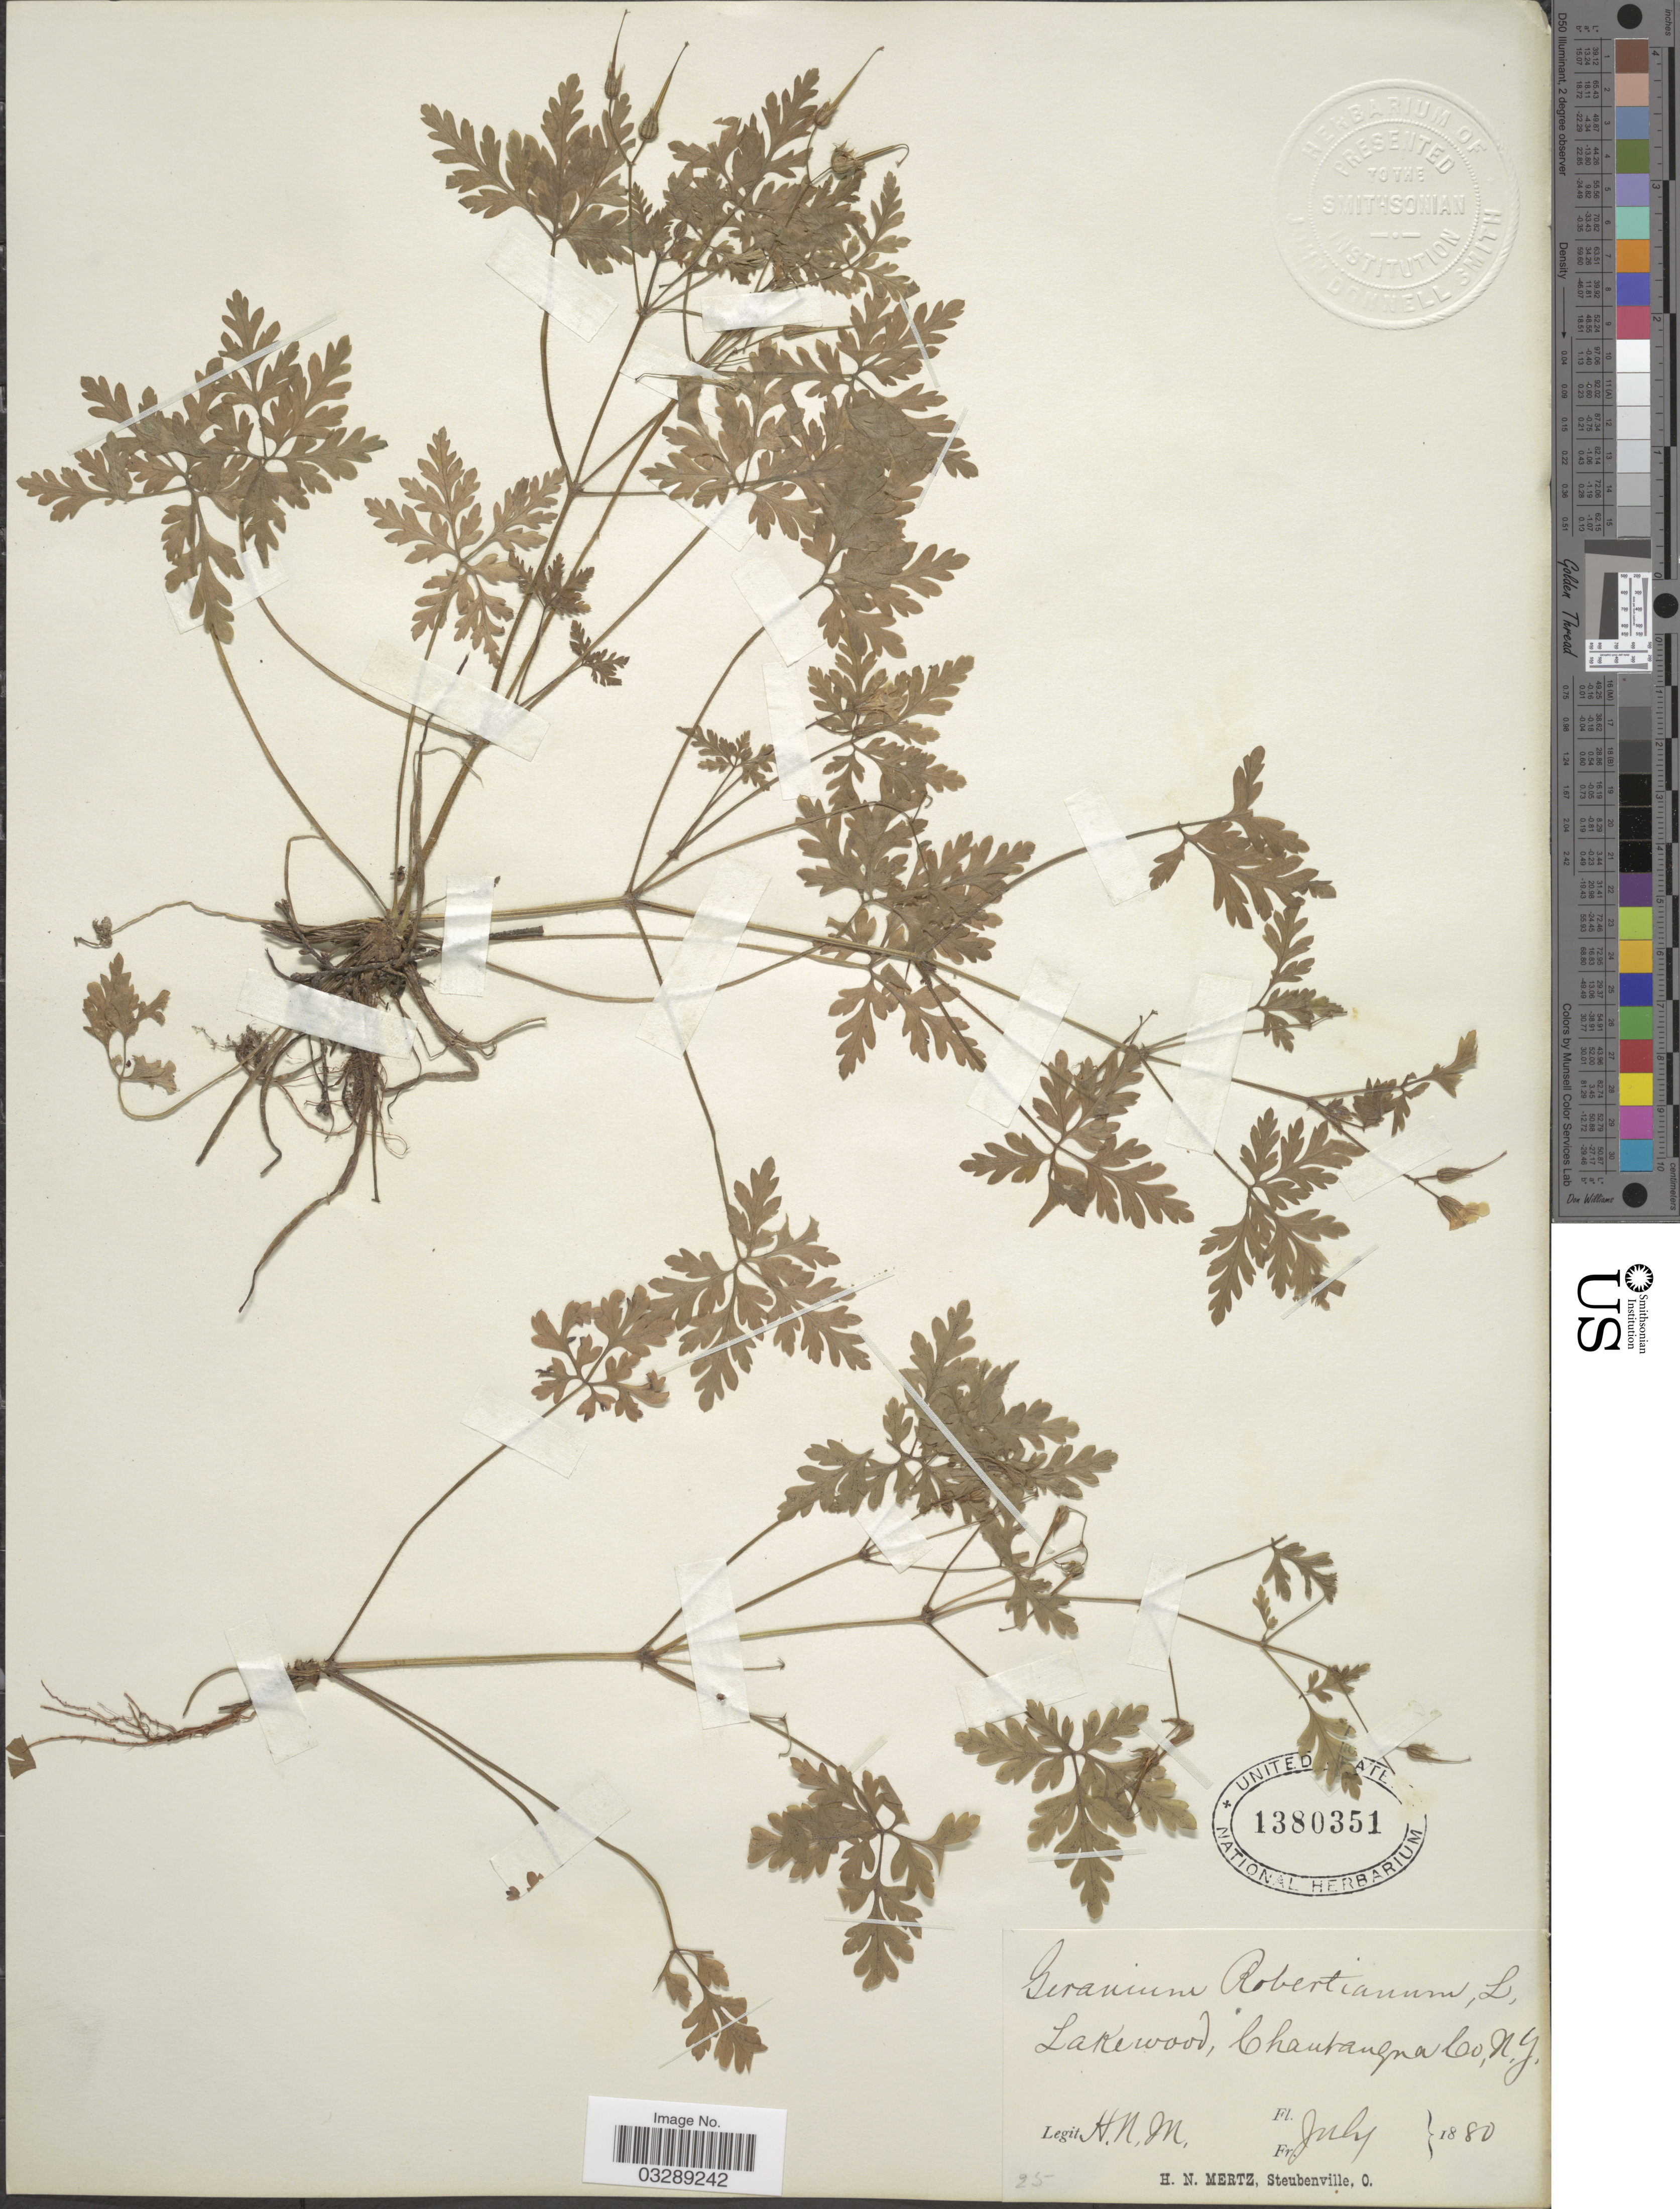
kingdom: Plantae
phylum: Tracheophyta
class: Magnoliopsida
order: Geraniales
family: Geraniaceae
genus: Geranium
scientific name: Geranium robertianum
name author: L.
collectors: H. Mertz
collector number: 25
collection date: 1880-07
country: United States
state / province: New York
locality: Lake wood, Chautauqua Co.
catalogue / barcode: US 1380351